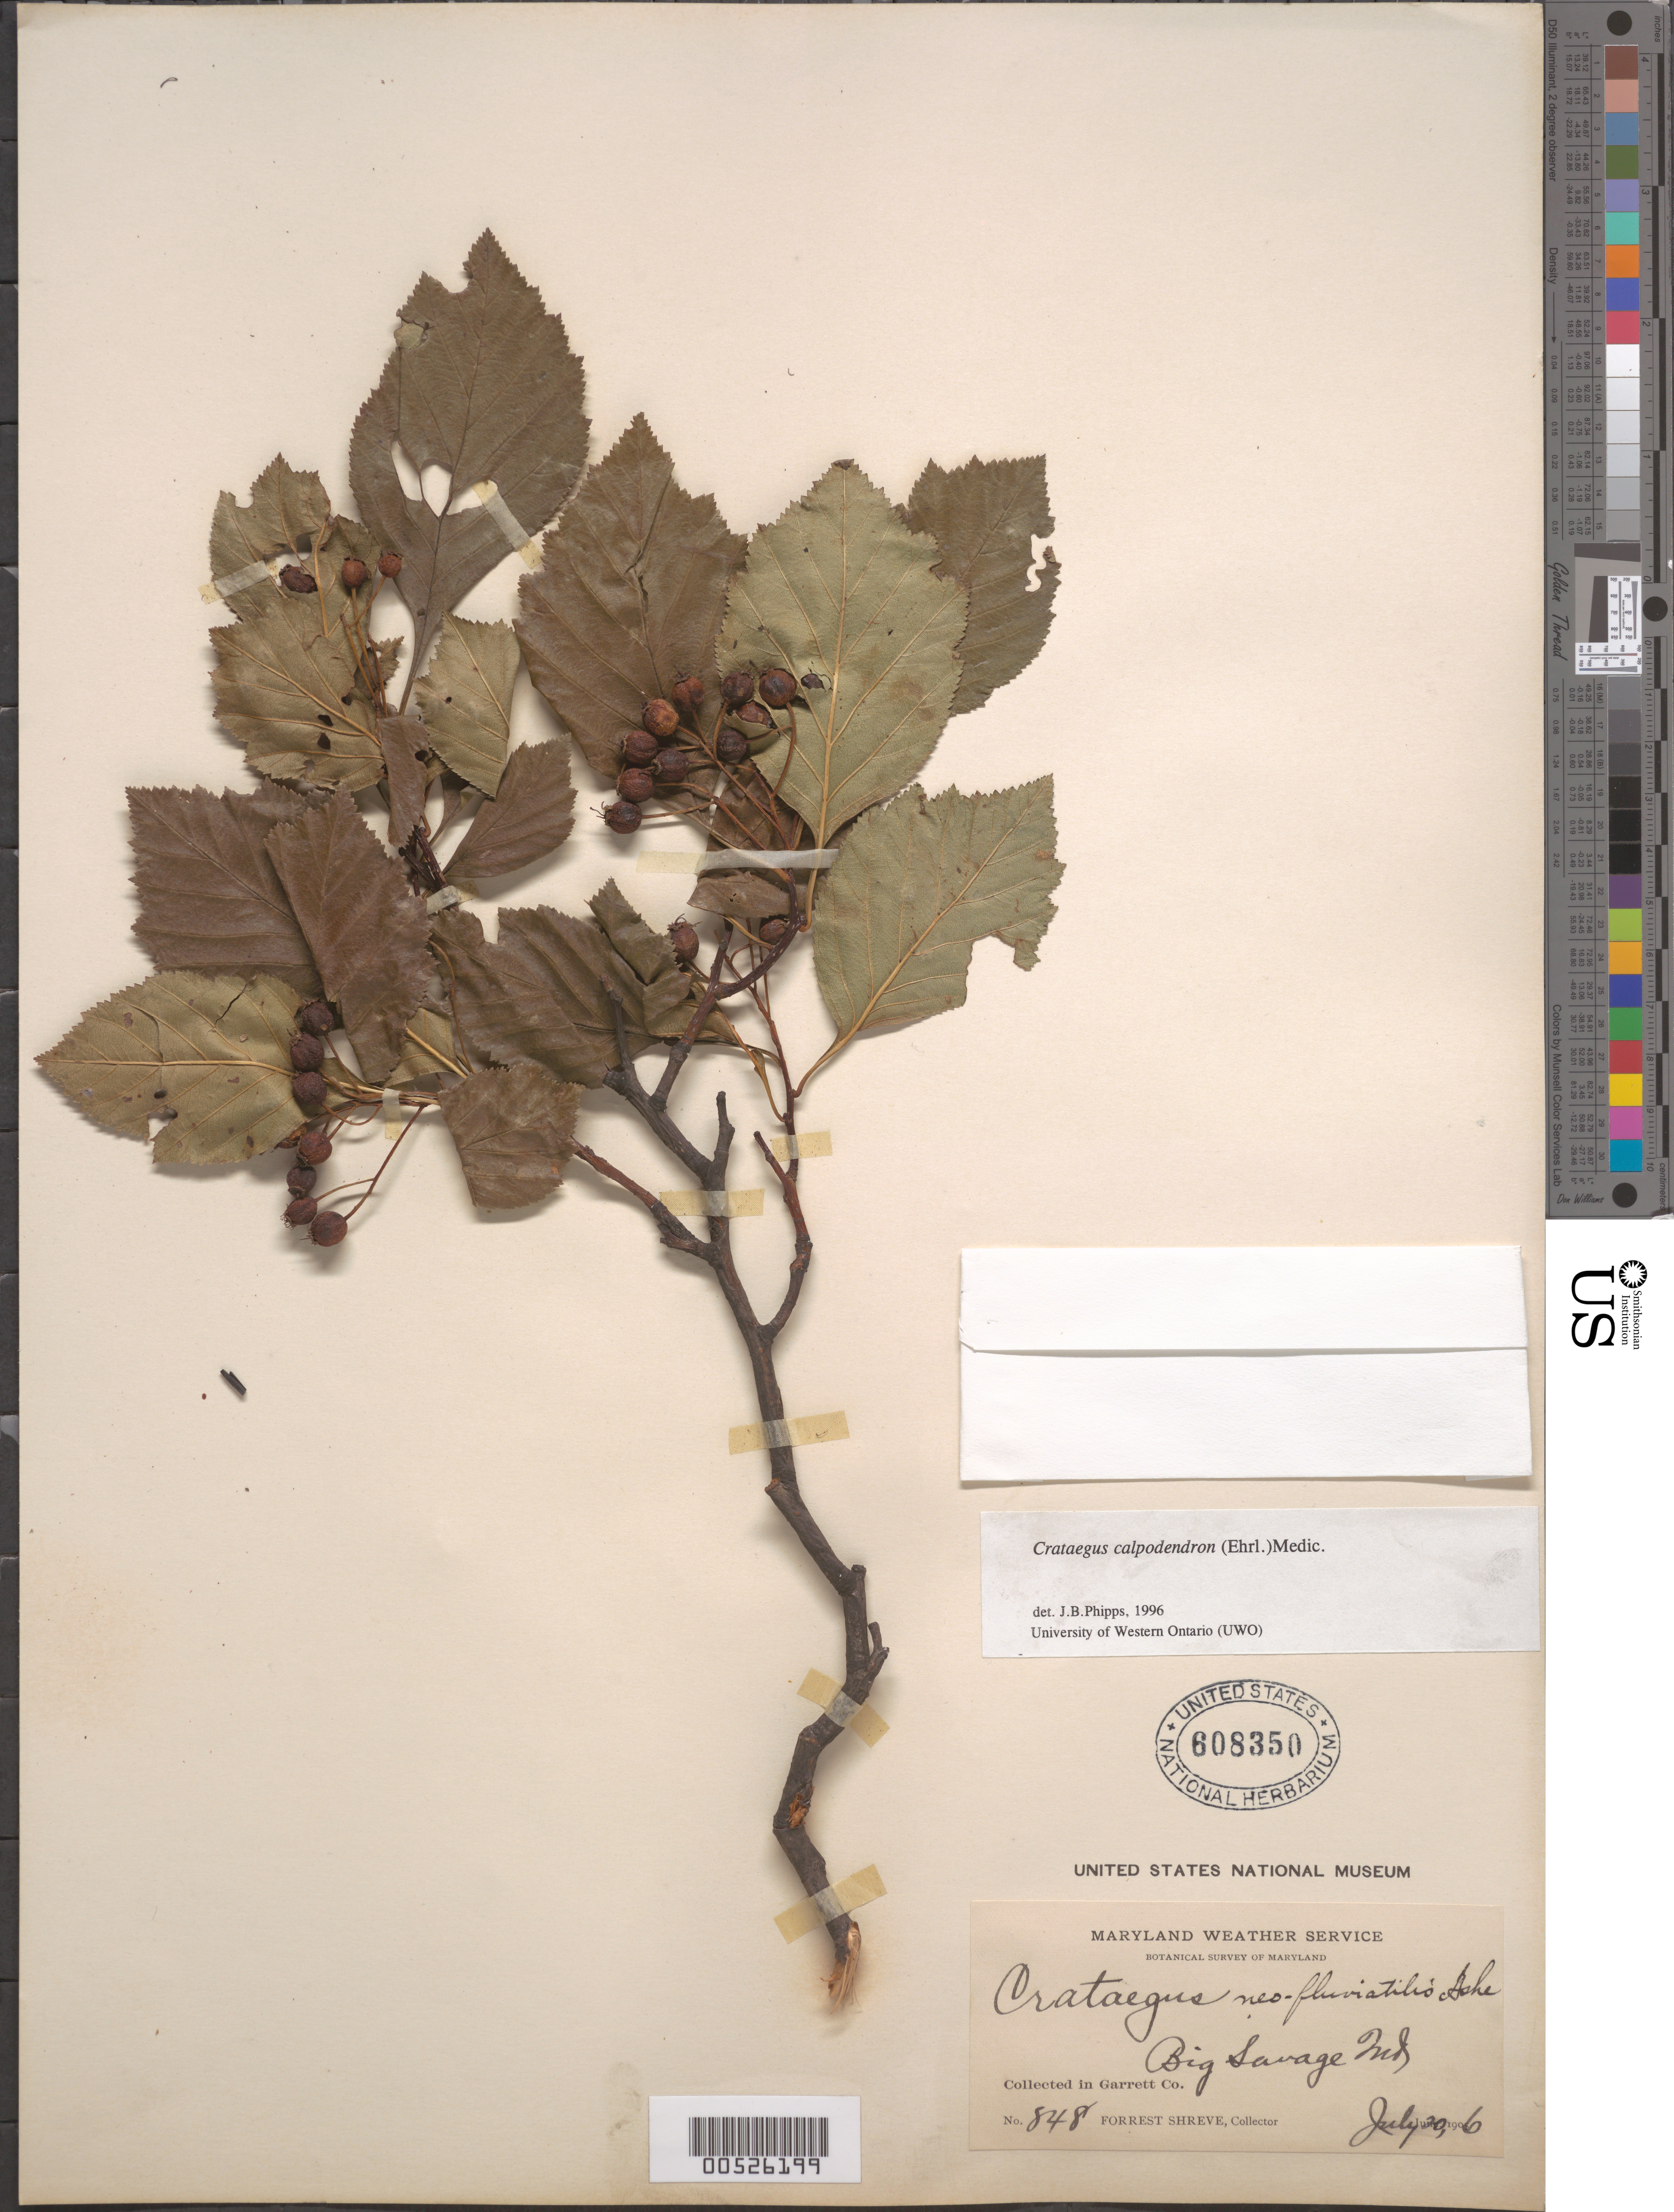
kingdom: Plantae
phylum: Tracheophyta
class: Magnoliopsida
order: Rosales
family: Rosaceae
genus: Crataegus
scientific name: Crataegus calpodendron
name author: (Ehrh.) Medik.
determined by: Phipps, James B., (UWO), University of Western Ontario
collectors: F. Shreve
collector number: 848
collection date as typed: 20 Jul 1906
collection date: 1906-07-20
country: United States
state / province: Maryland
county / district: Garrett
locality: Big Savage Mt.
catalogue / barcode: US 608350